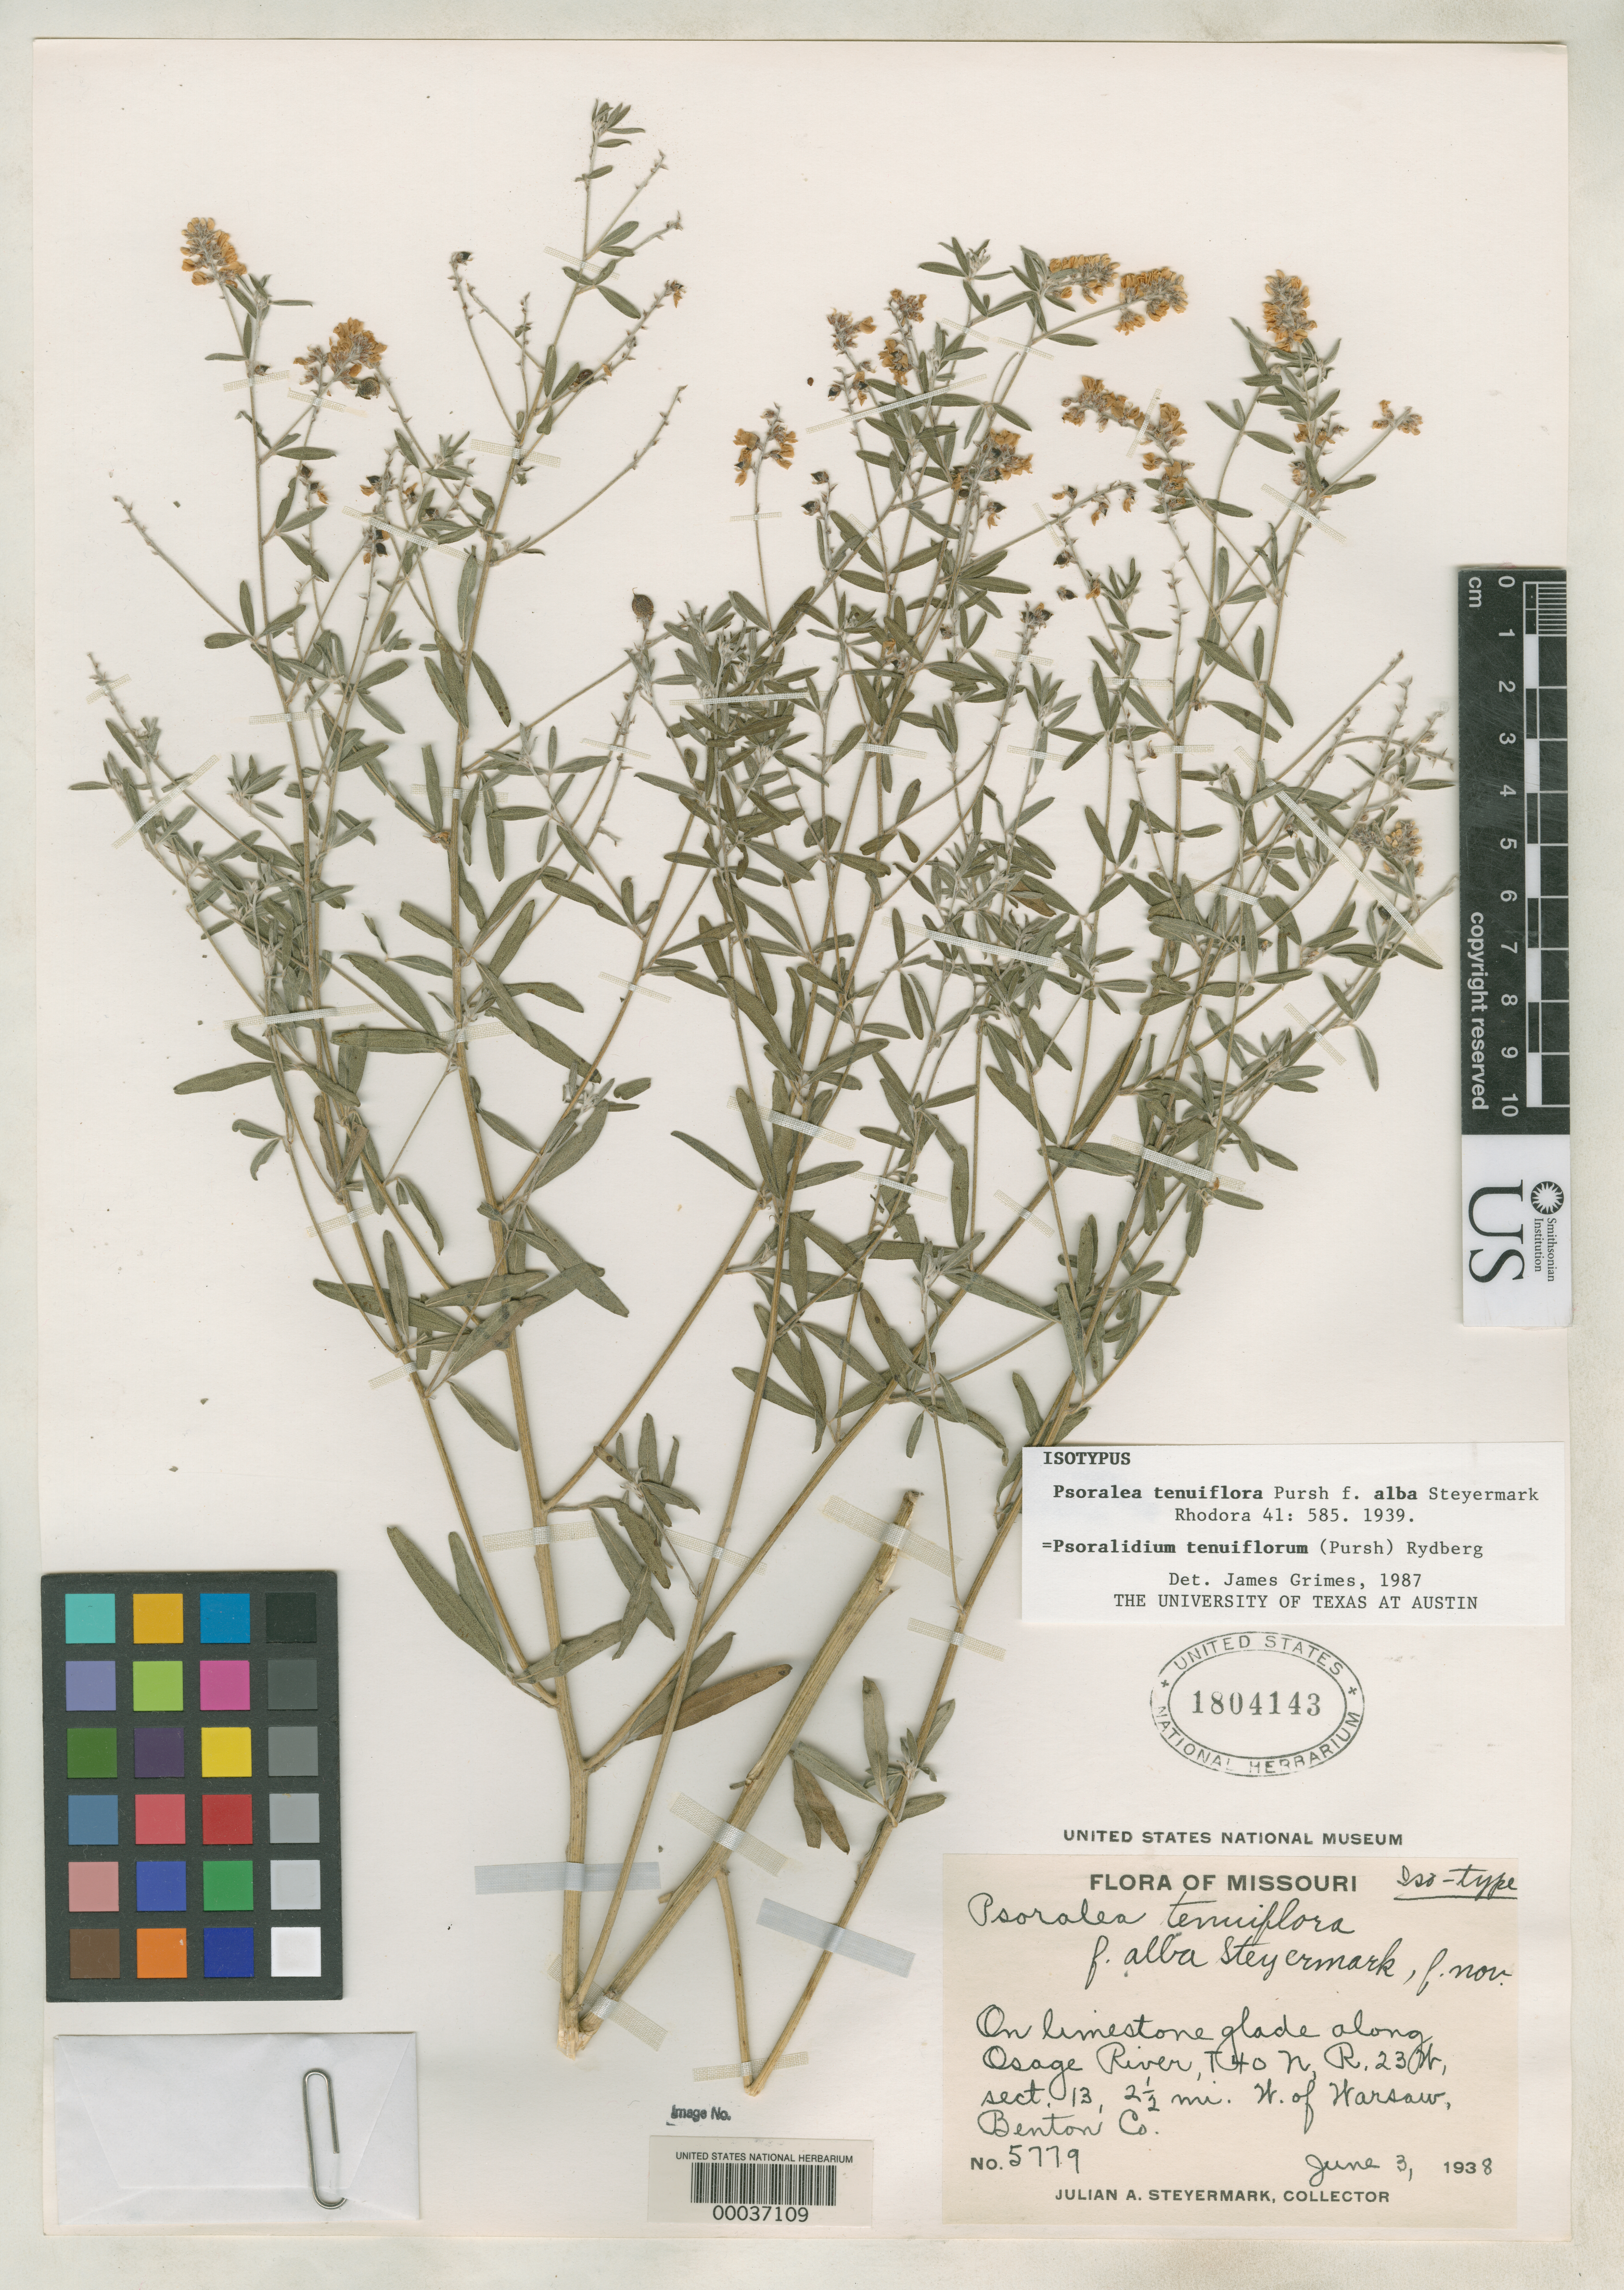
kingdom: Plantae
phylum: Tracheophyta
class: Magnoliopsida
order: Fabales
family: Fabaceae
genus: Psoralea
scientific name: Psoralea tenuiflora f. alba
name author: Steyerm.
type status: Isotype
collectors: J. Steyermark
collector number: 5779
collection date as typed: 03 Jun 1938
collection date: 1938-06-03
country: United States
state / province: Missouri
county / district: Benton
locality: West of Warsaw.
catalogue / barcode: US 1804143